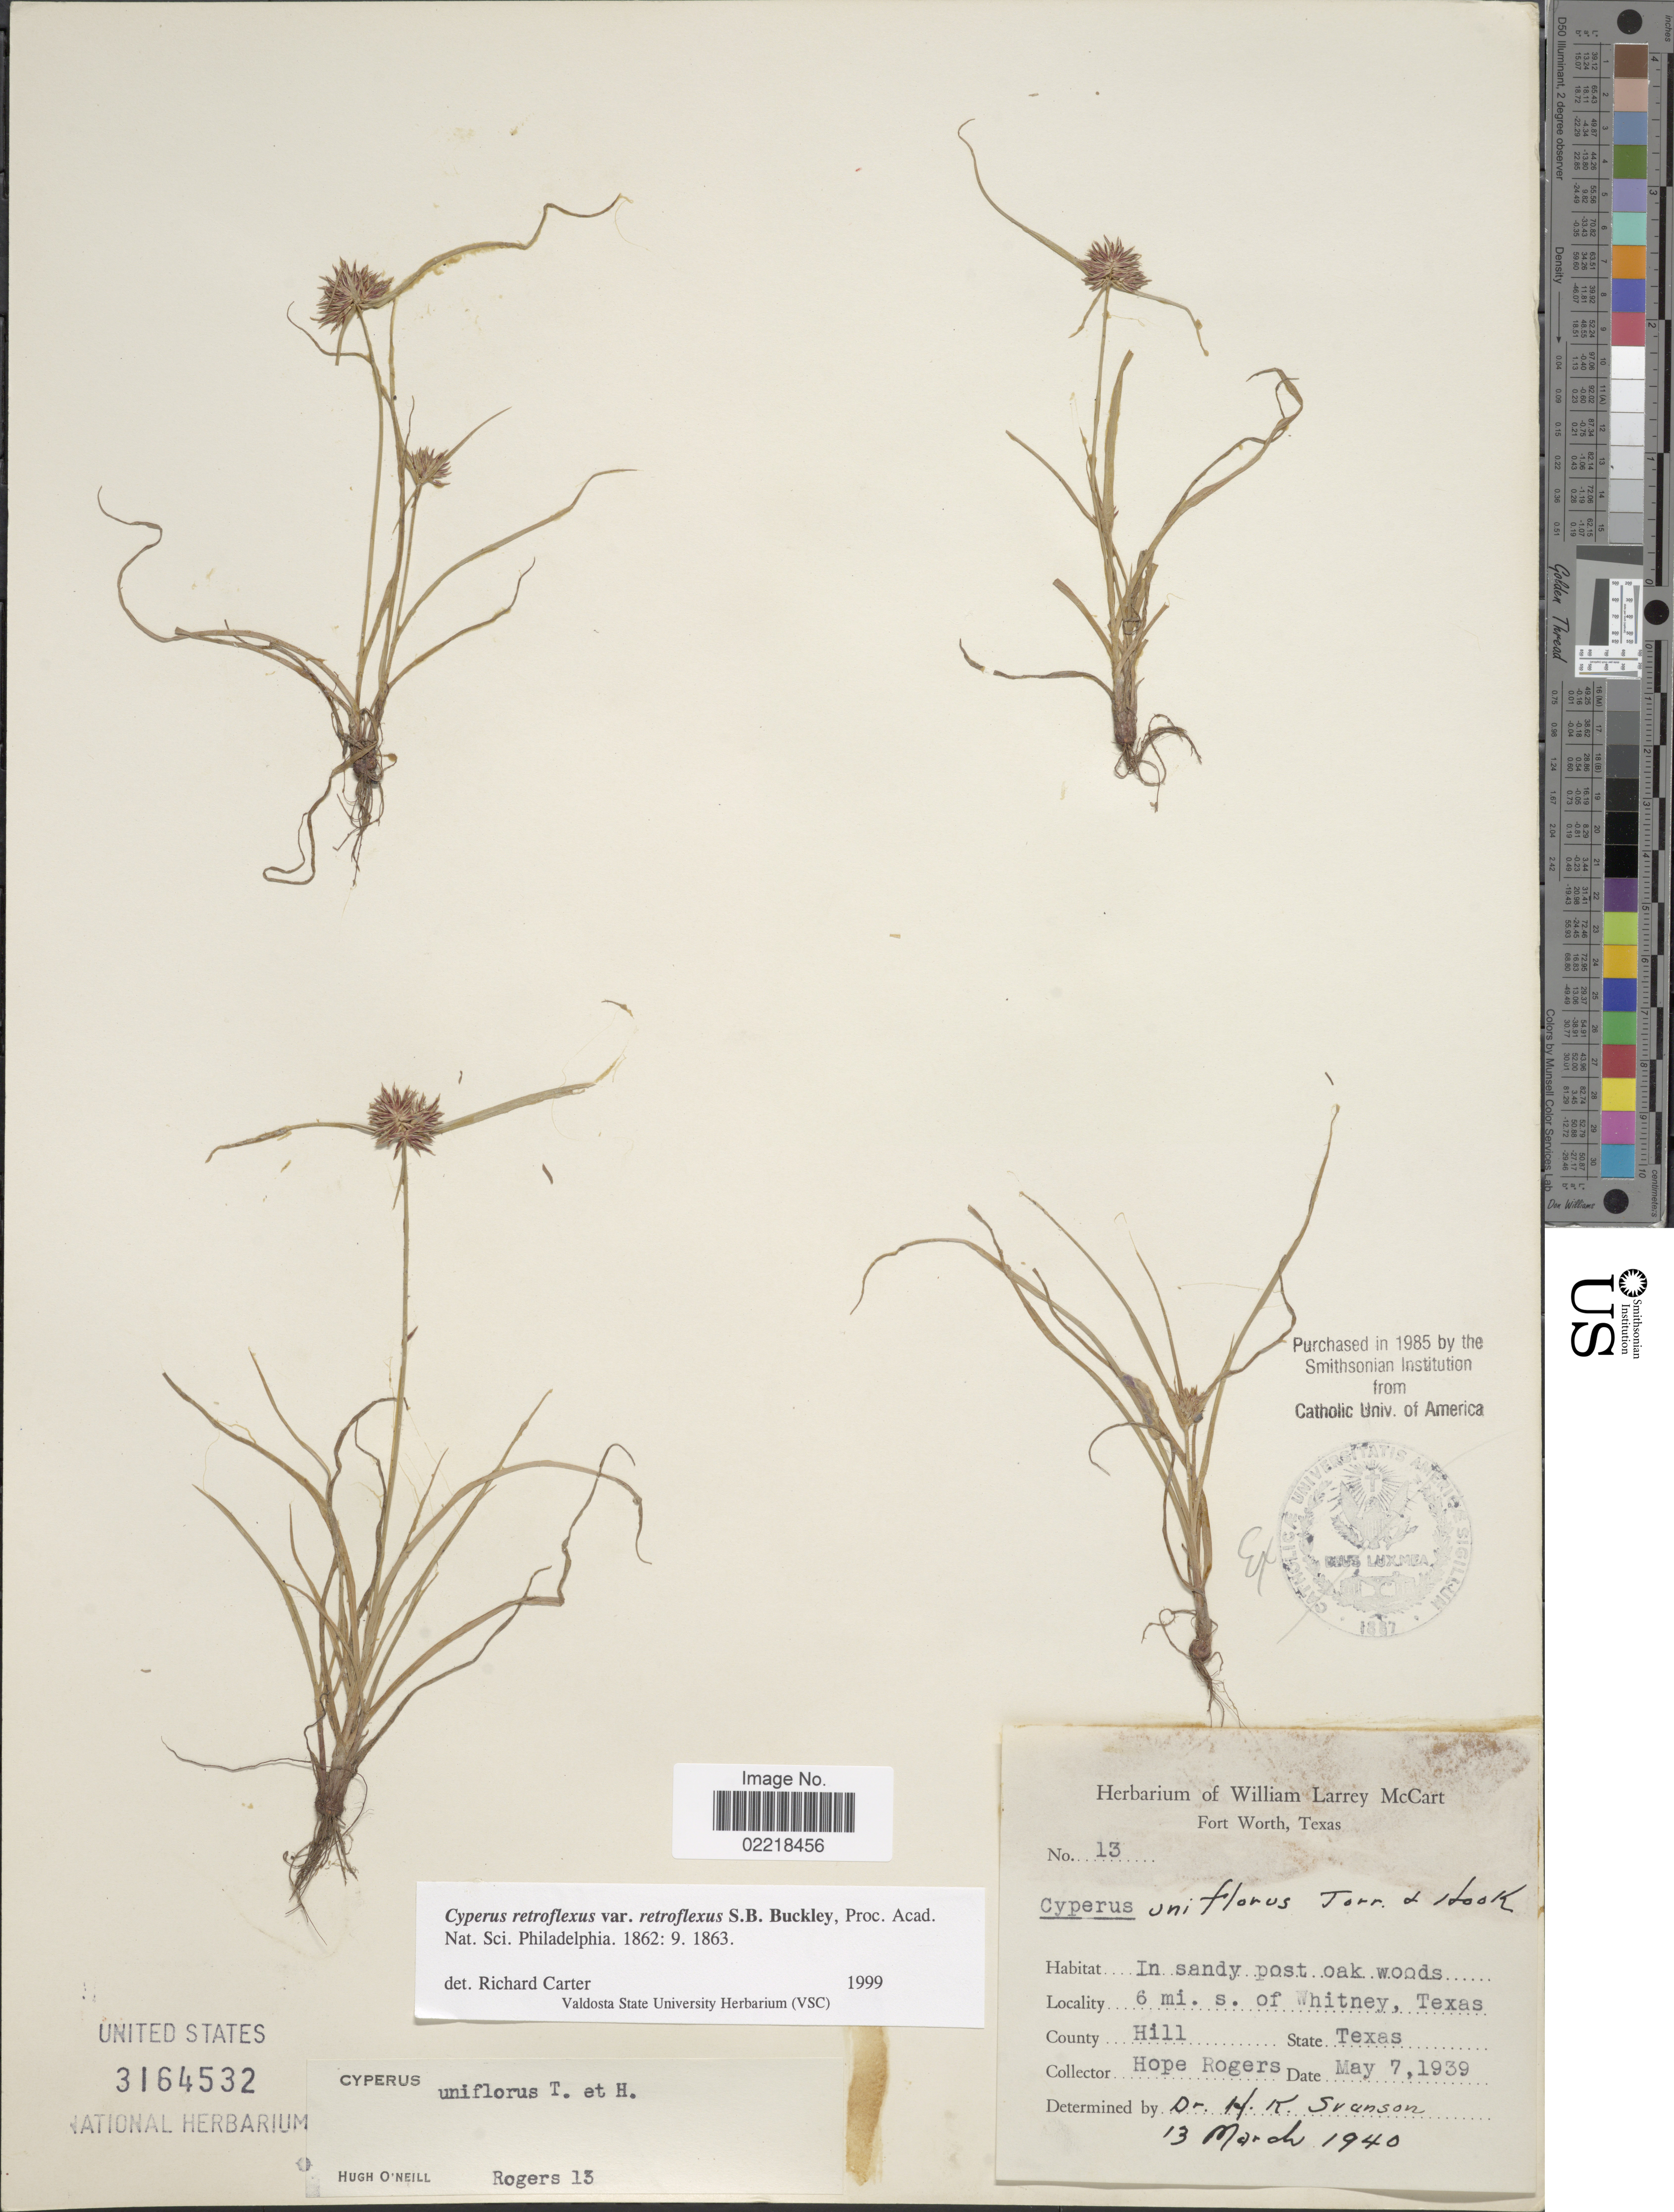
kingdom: Plantae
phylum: Tracheophyta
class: Liliopsida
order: Poales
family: Cyperaceae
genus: Cyperus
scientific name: Cyperus retroflexus var. retroflexus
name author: Buckley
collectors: C. Rogers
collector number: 13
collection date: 1939-05-07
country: United States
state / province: Texas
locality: In sandy post oak woods, 6 mi. s. of Whitney, County Hill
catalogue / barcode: US 3164532